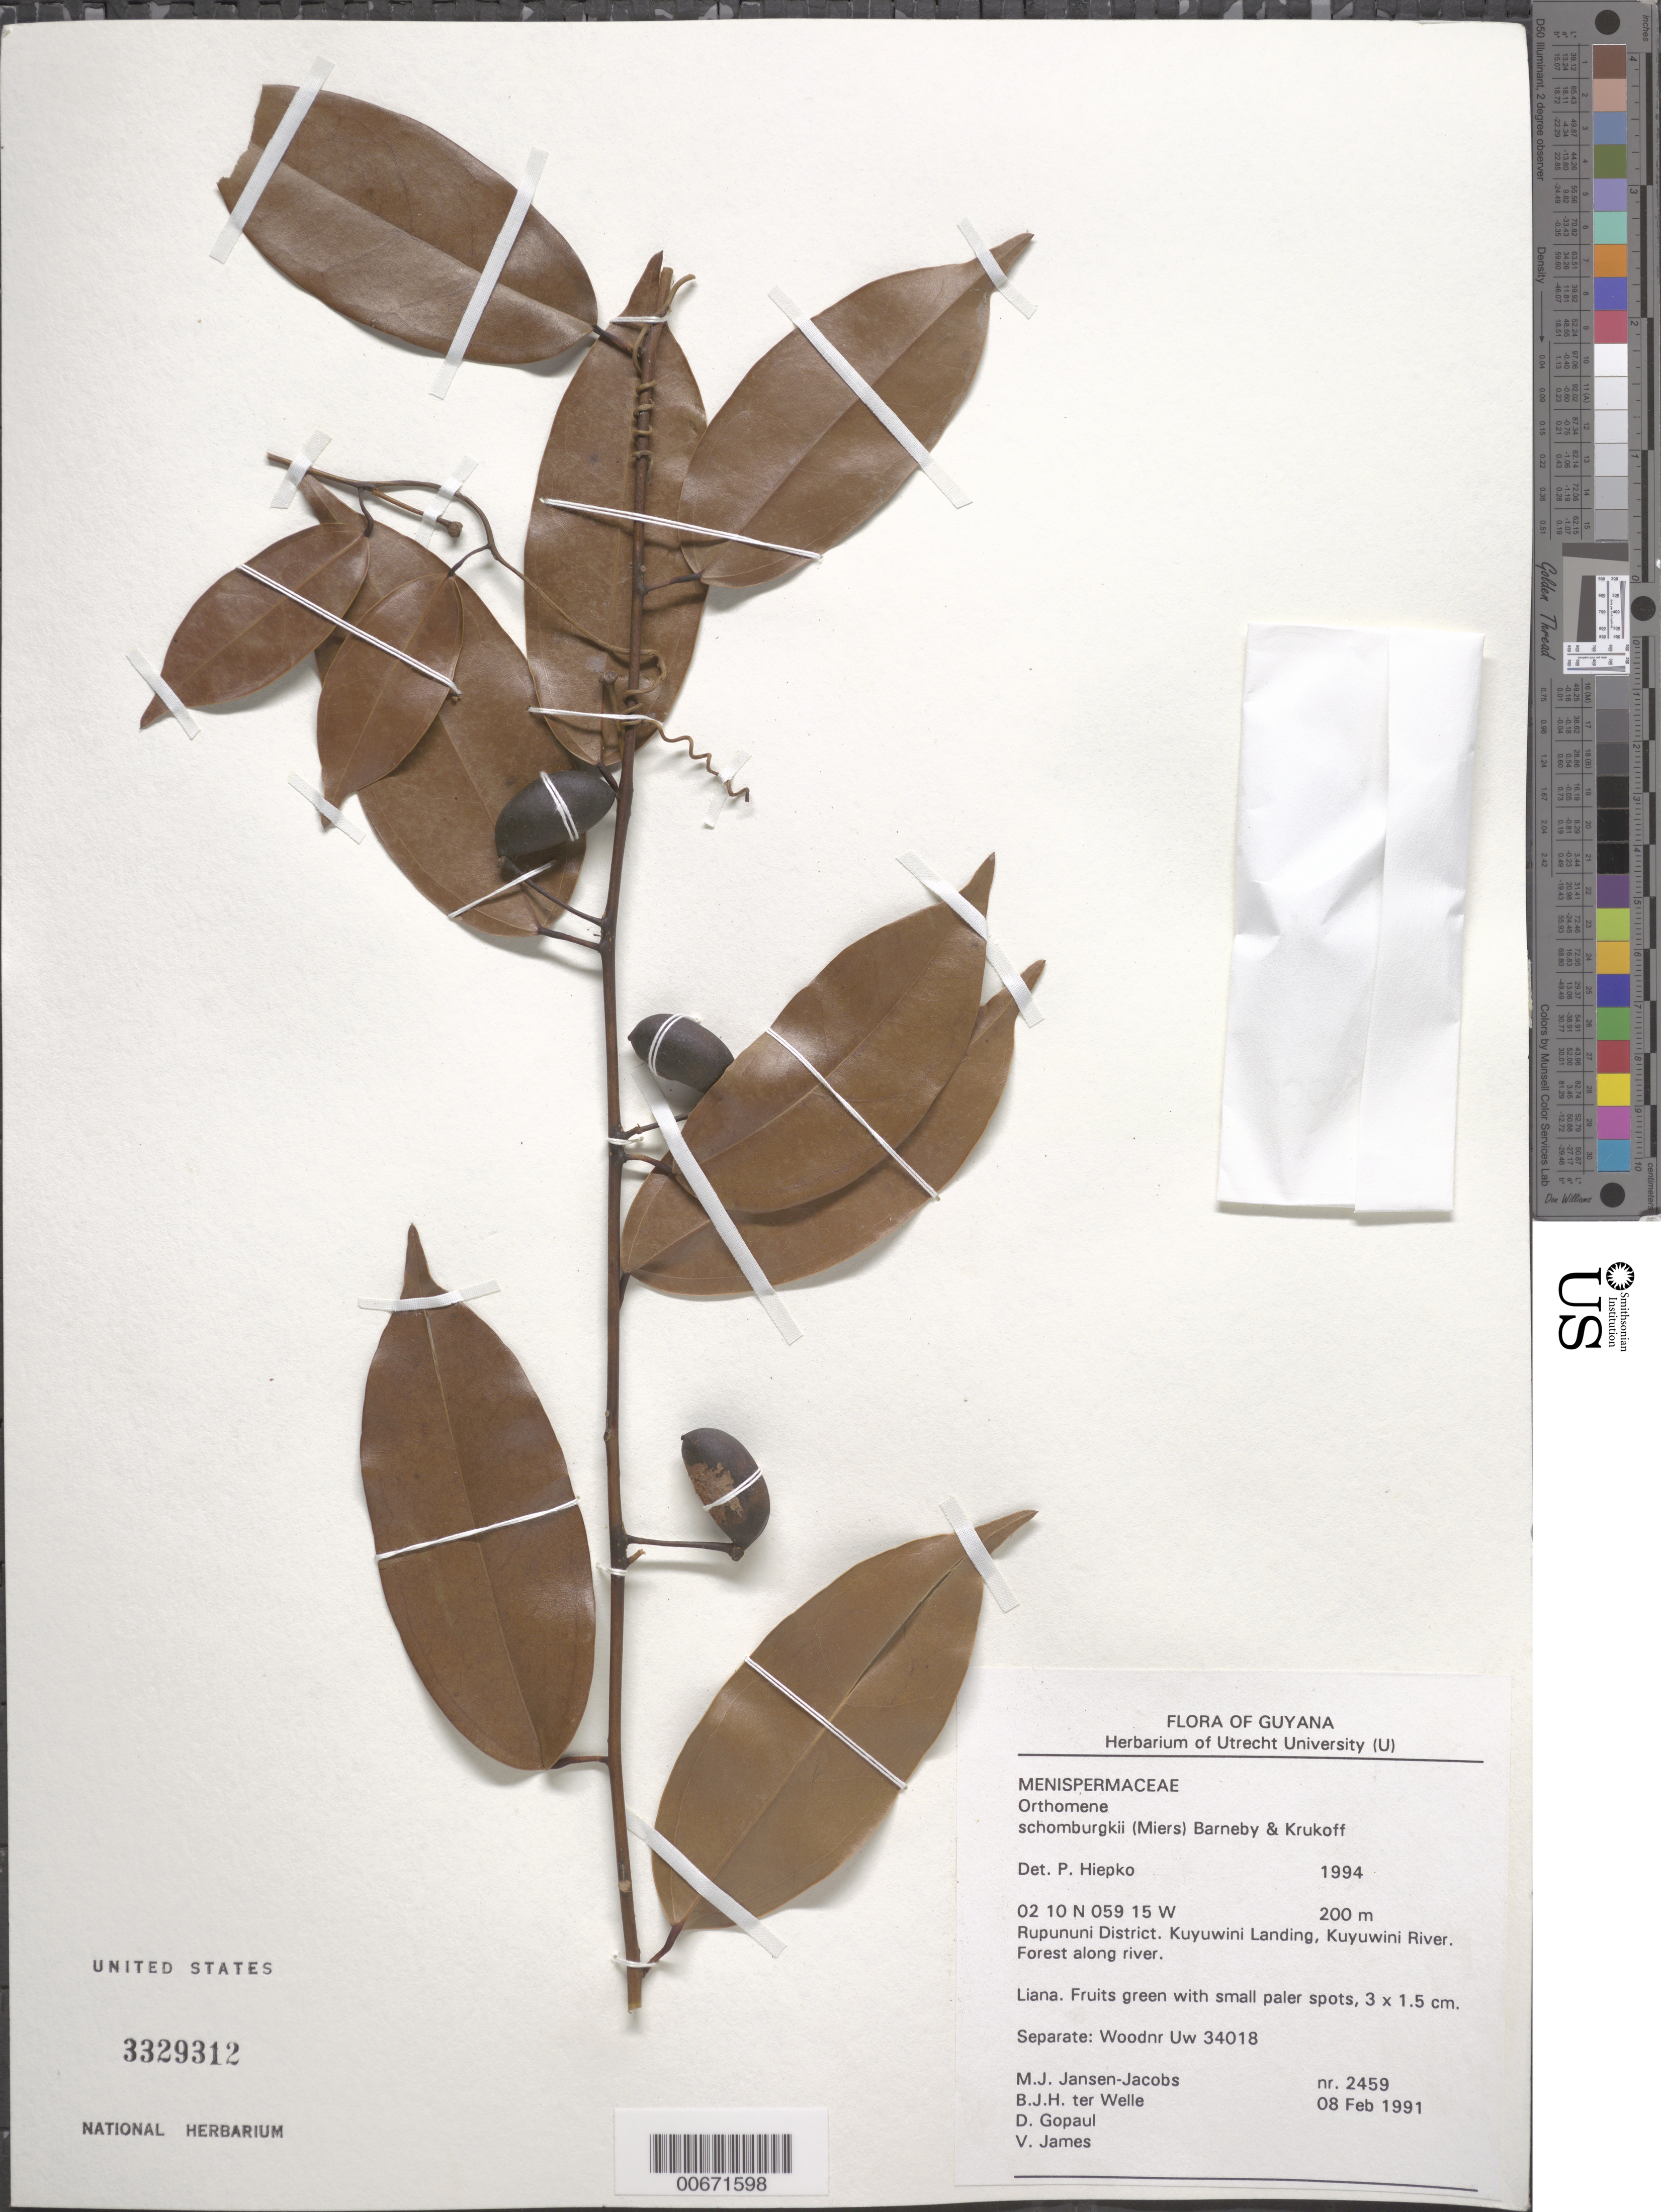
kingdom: Plantae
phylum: Tracheophyta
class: Magnoliopsida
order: Ranunculales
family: Menispermaceae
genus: Anomospermum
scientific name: Anomospermum schomburgkii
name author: Miers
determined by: Strong, Mark T., (BOT), Smithsonian Institution - National Museum of Natural History (UNITED STATES)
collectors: M. J. Jansen-Jacobs, B. Welle, D. Gopaul & V. James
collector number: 2459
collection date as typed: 8-Feb-91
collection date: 1991-02-08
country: Guyana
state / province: U. Takutu-U. Essequibo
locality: Kuyuwini Landing, Kuyuwini River, Rupununi District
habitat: Forest along river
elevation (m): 200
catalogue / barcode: US 3329312